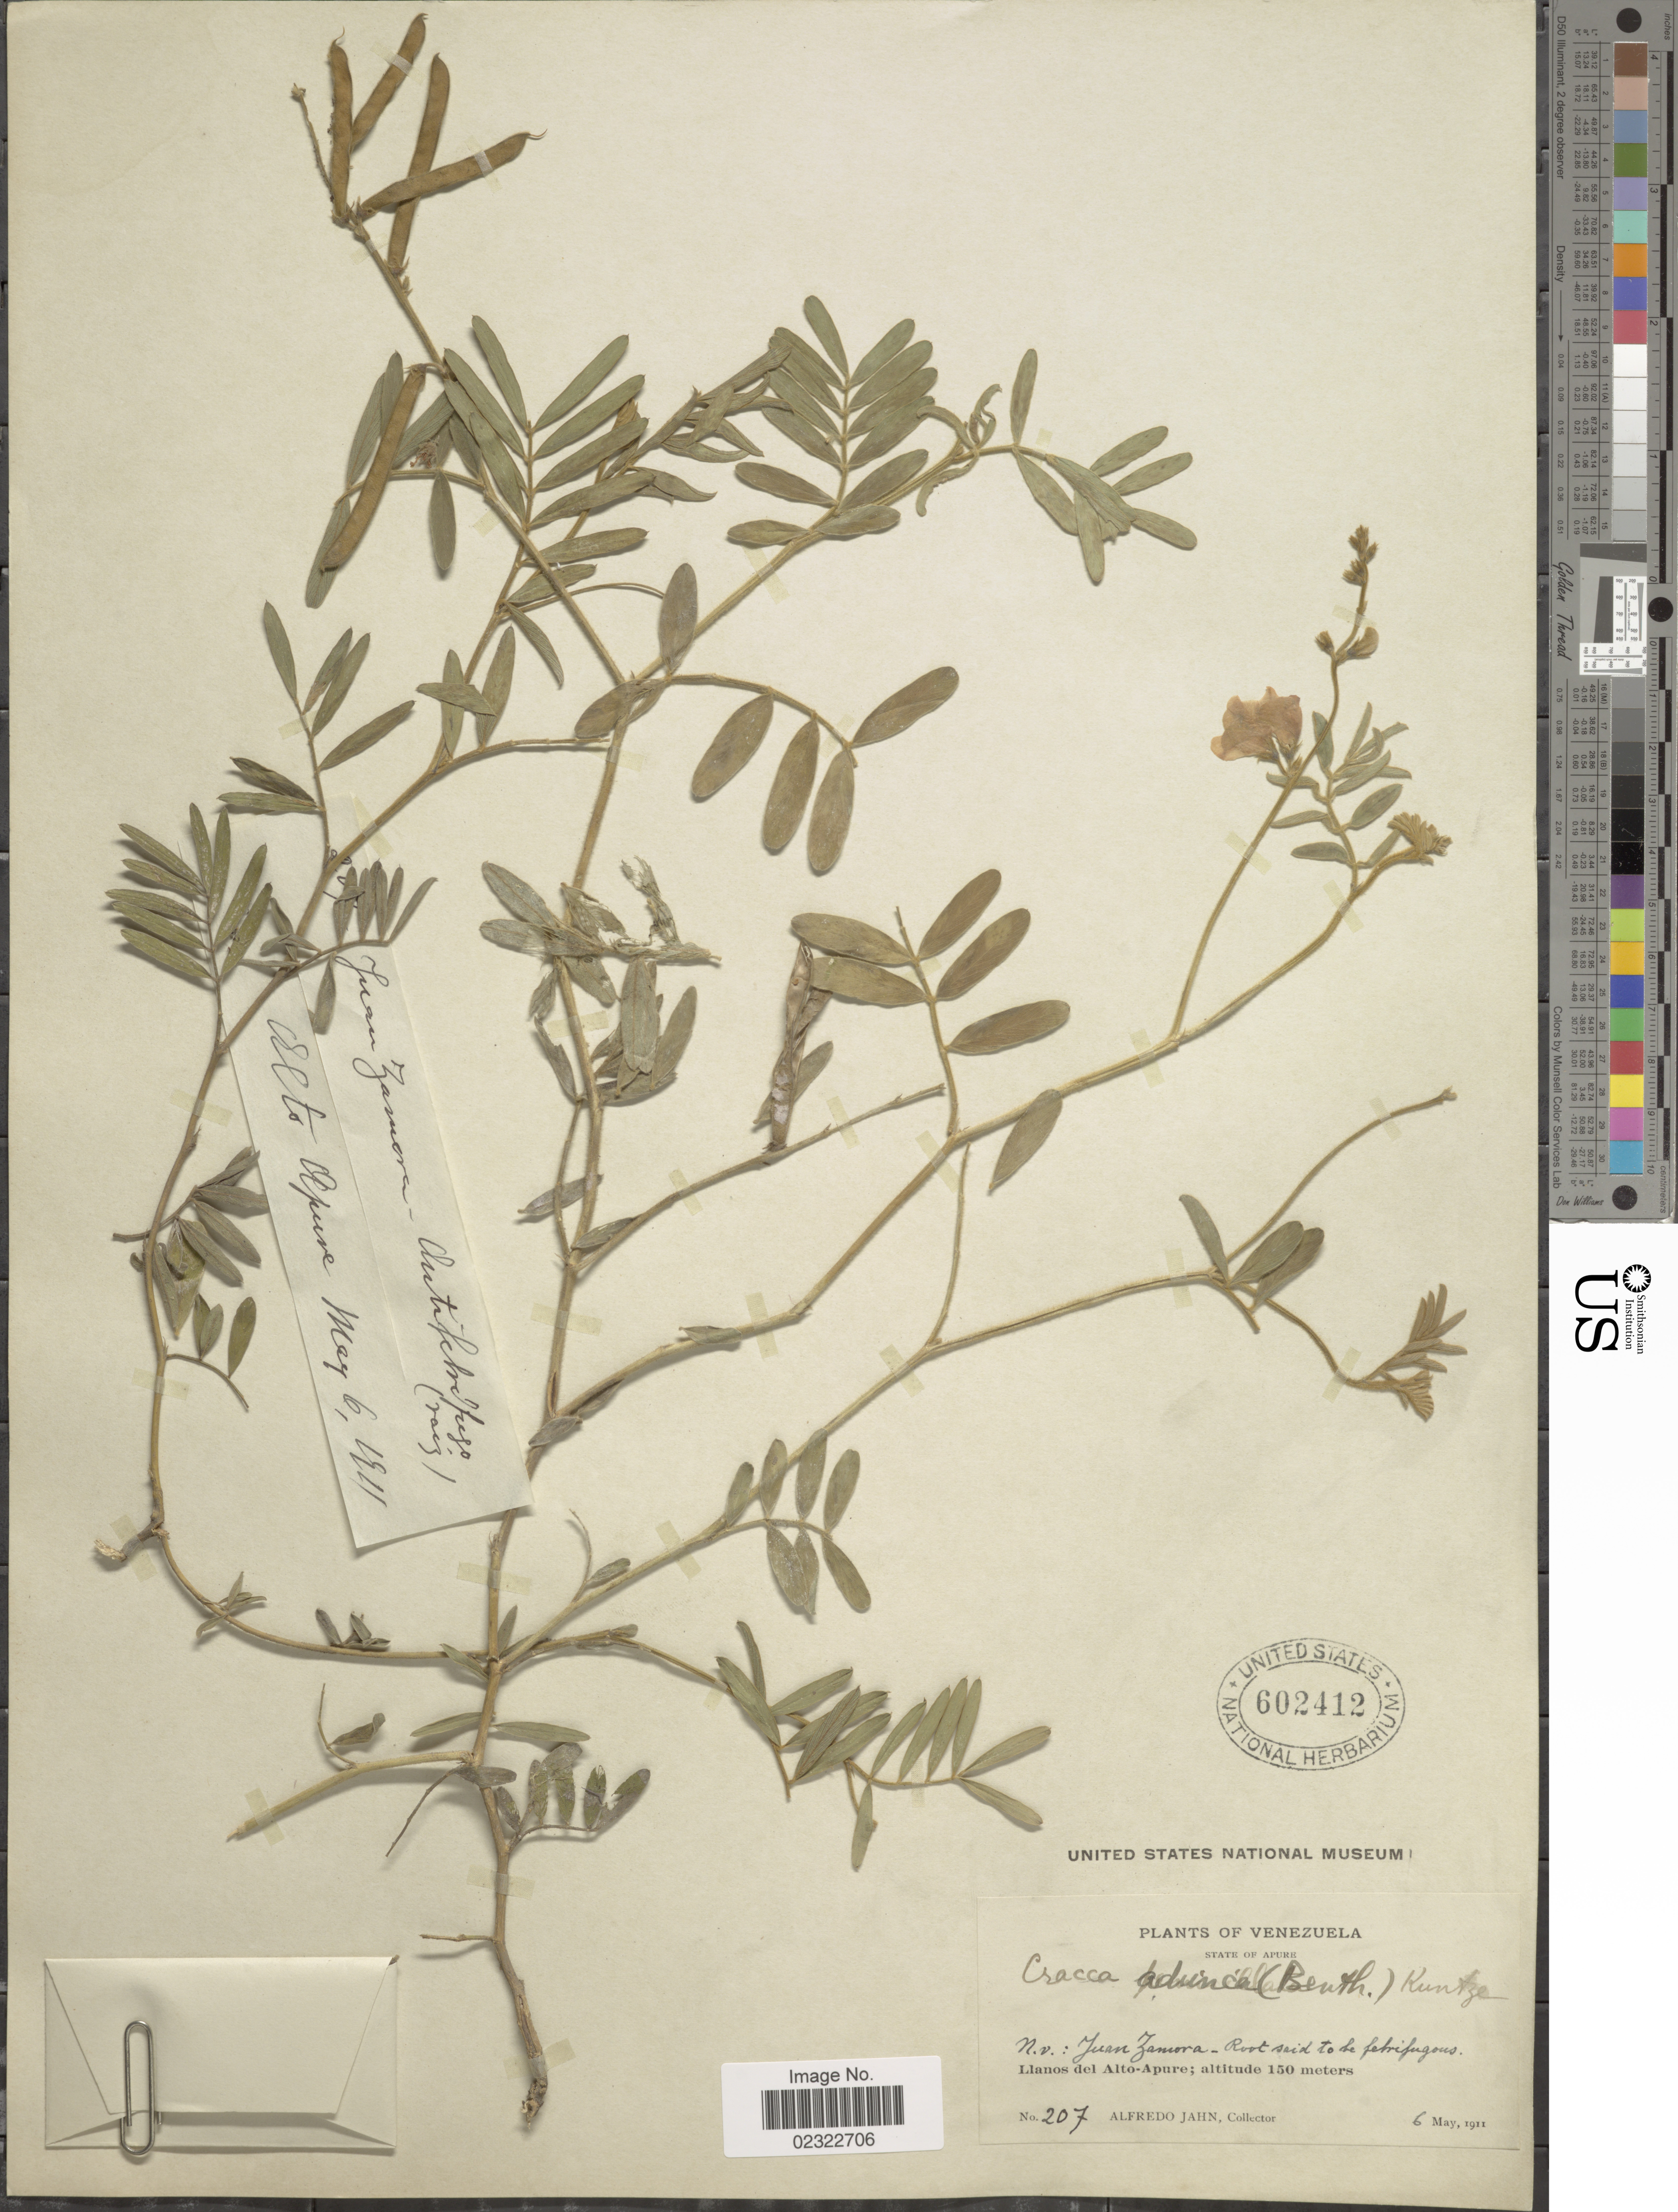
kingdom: Plantae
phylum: Tracheophyta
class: Magnoliopsida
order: Fabales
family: Fabaceae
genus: Tephrosia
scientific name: Tephrosia adunca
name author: Benth.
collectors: A. Jahn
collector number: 207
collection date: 1911-05-06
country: Venezuela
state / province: Apure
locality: Llanos del Alto-Apure.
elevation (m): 150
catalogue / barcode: US 602412